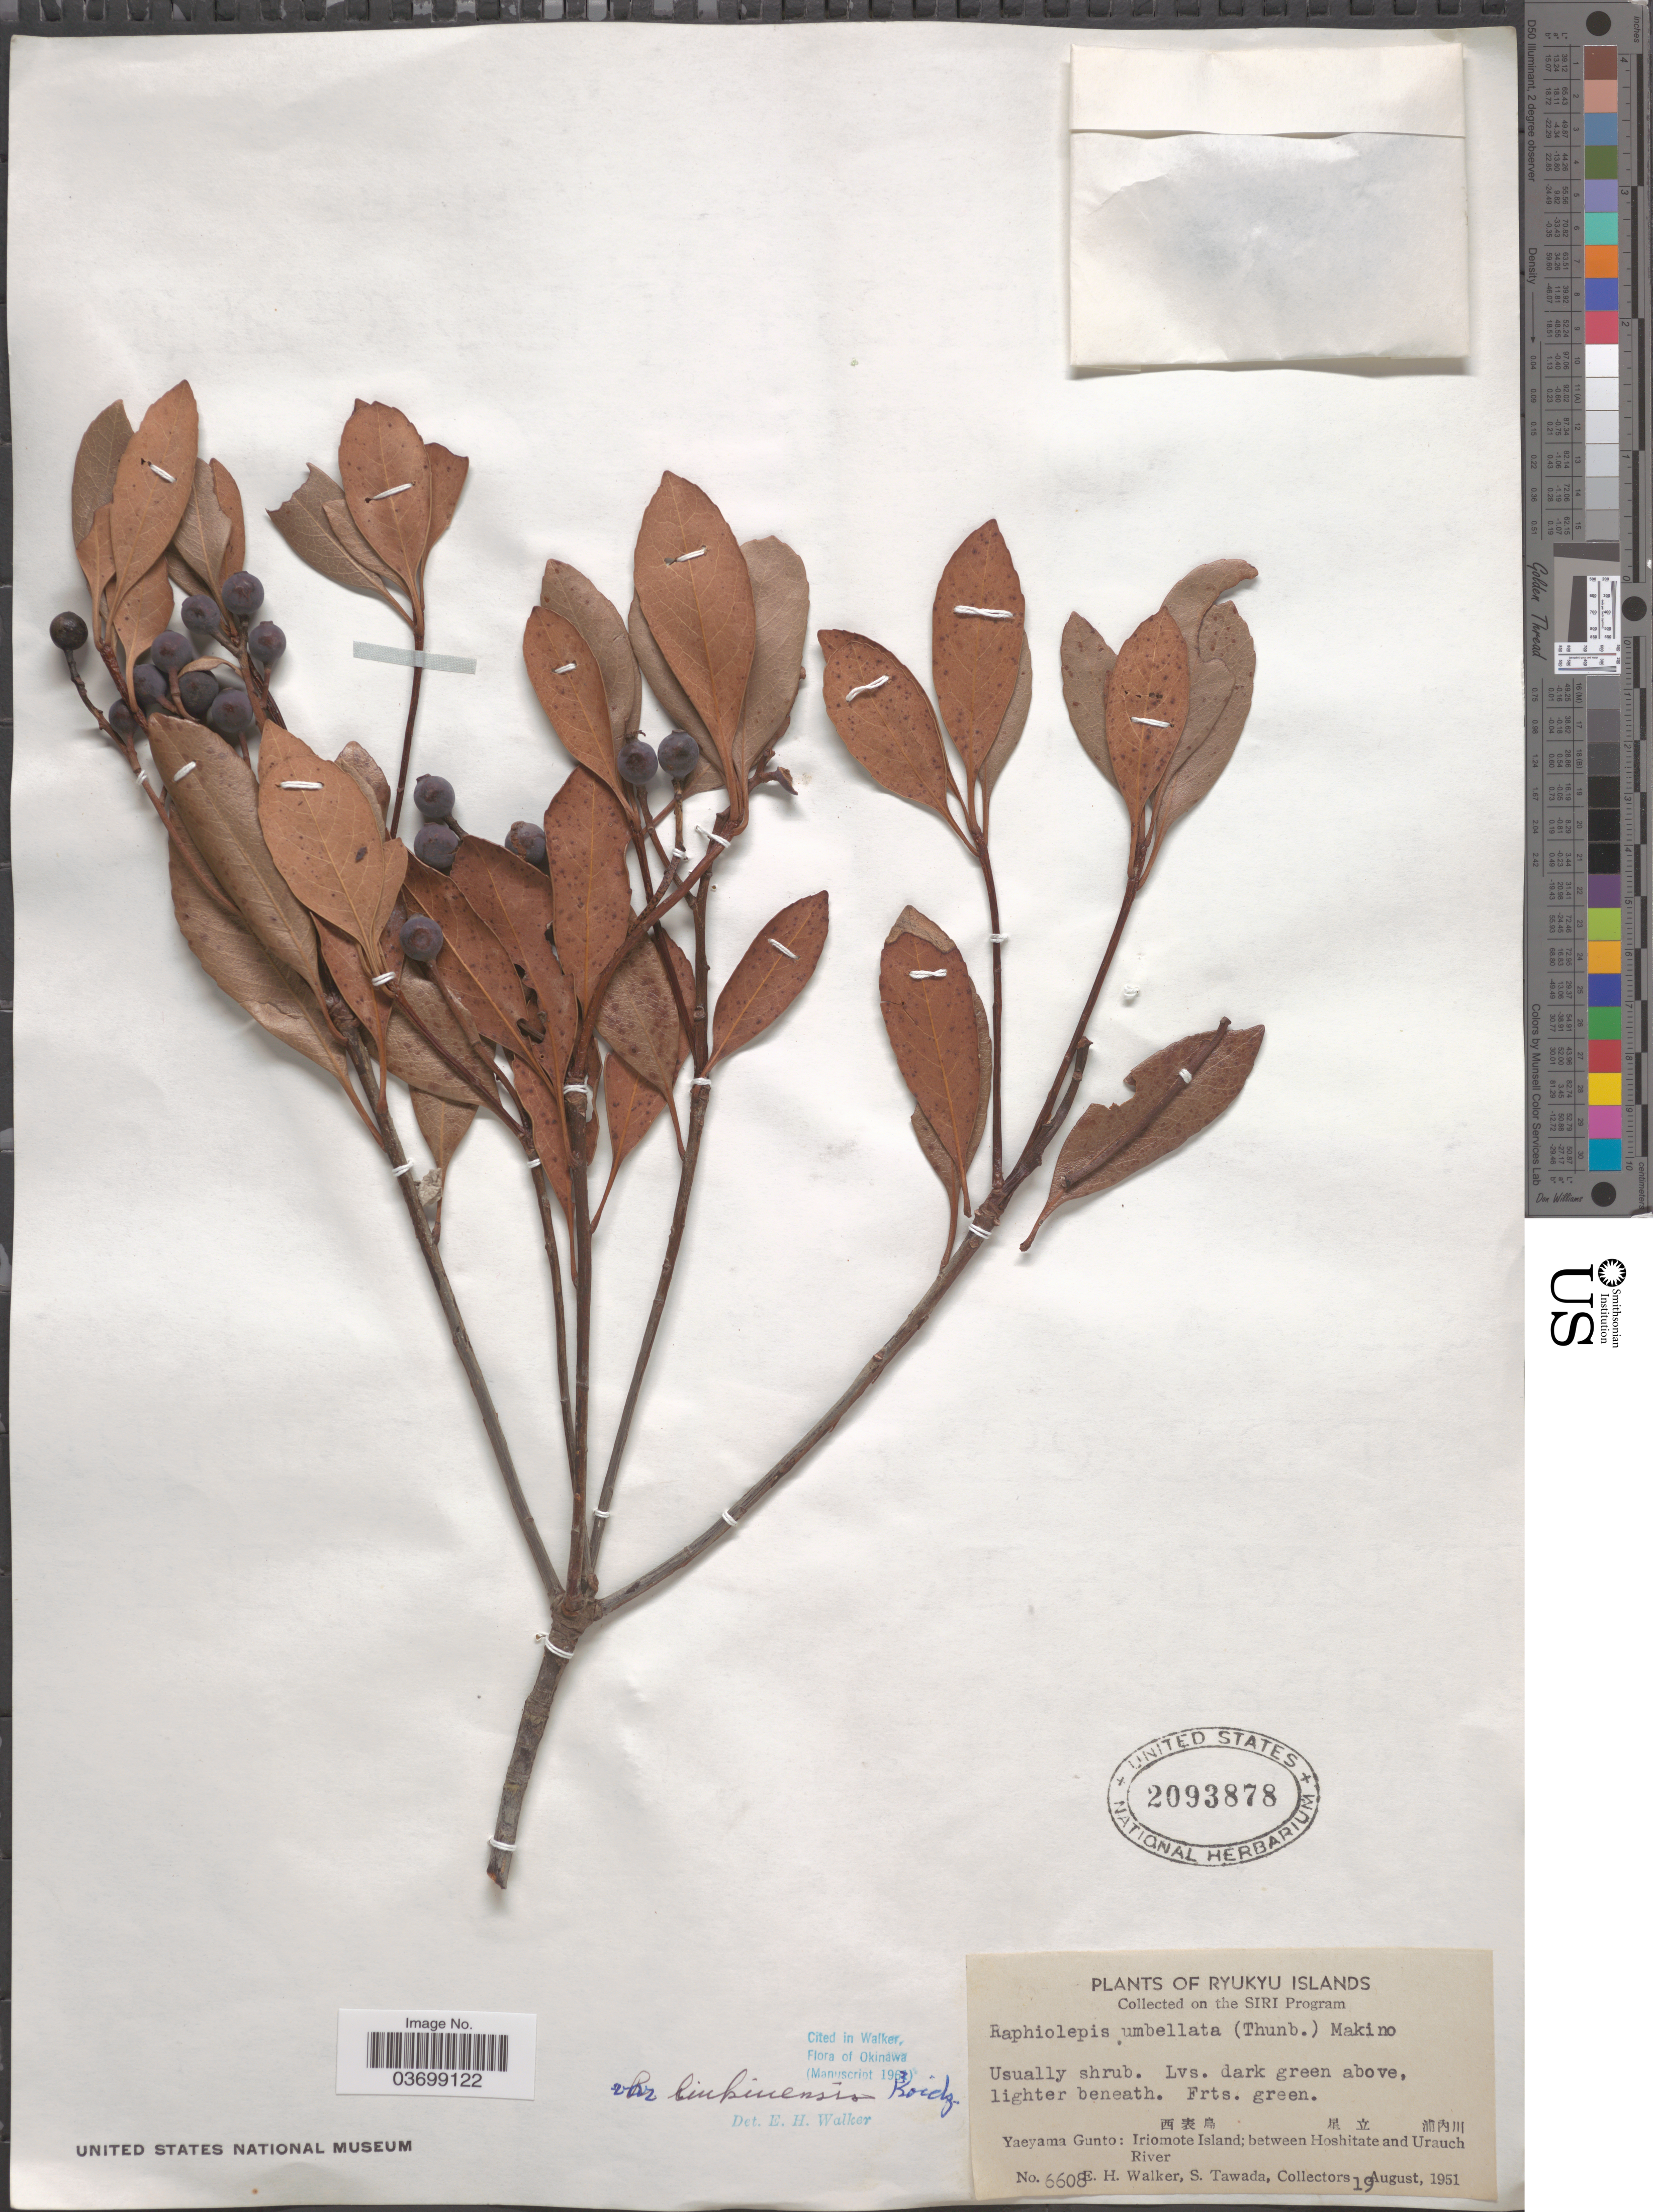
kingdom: Plantae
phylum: Tracheophyta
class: Magnoliopsida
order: Rosales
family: Rosaceae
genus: Rhaphiolepis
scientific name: Rhaphiolepis umbellata var. liukiuensis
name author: Koidz.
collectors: E. H. Walker & S. Tawada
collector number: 6608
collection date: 1951-08-19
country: Japan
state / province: Okinawa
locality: Ryukyu Islands. Yaeyama Gunto: Iriomote Island; between Hoshitate and Urauch River.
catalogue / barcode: US 2093878